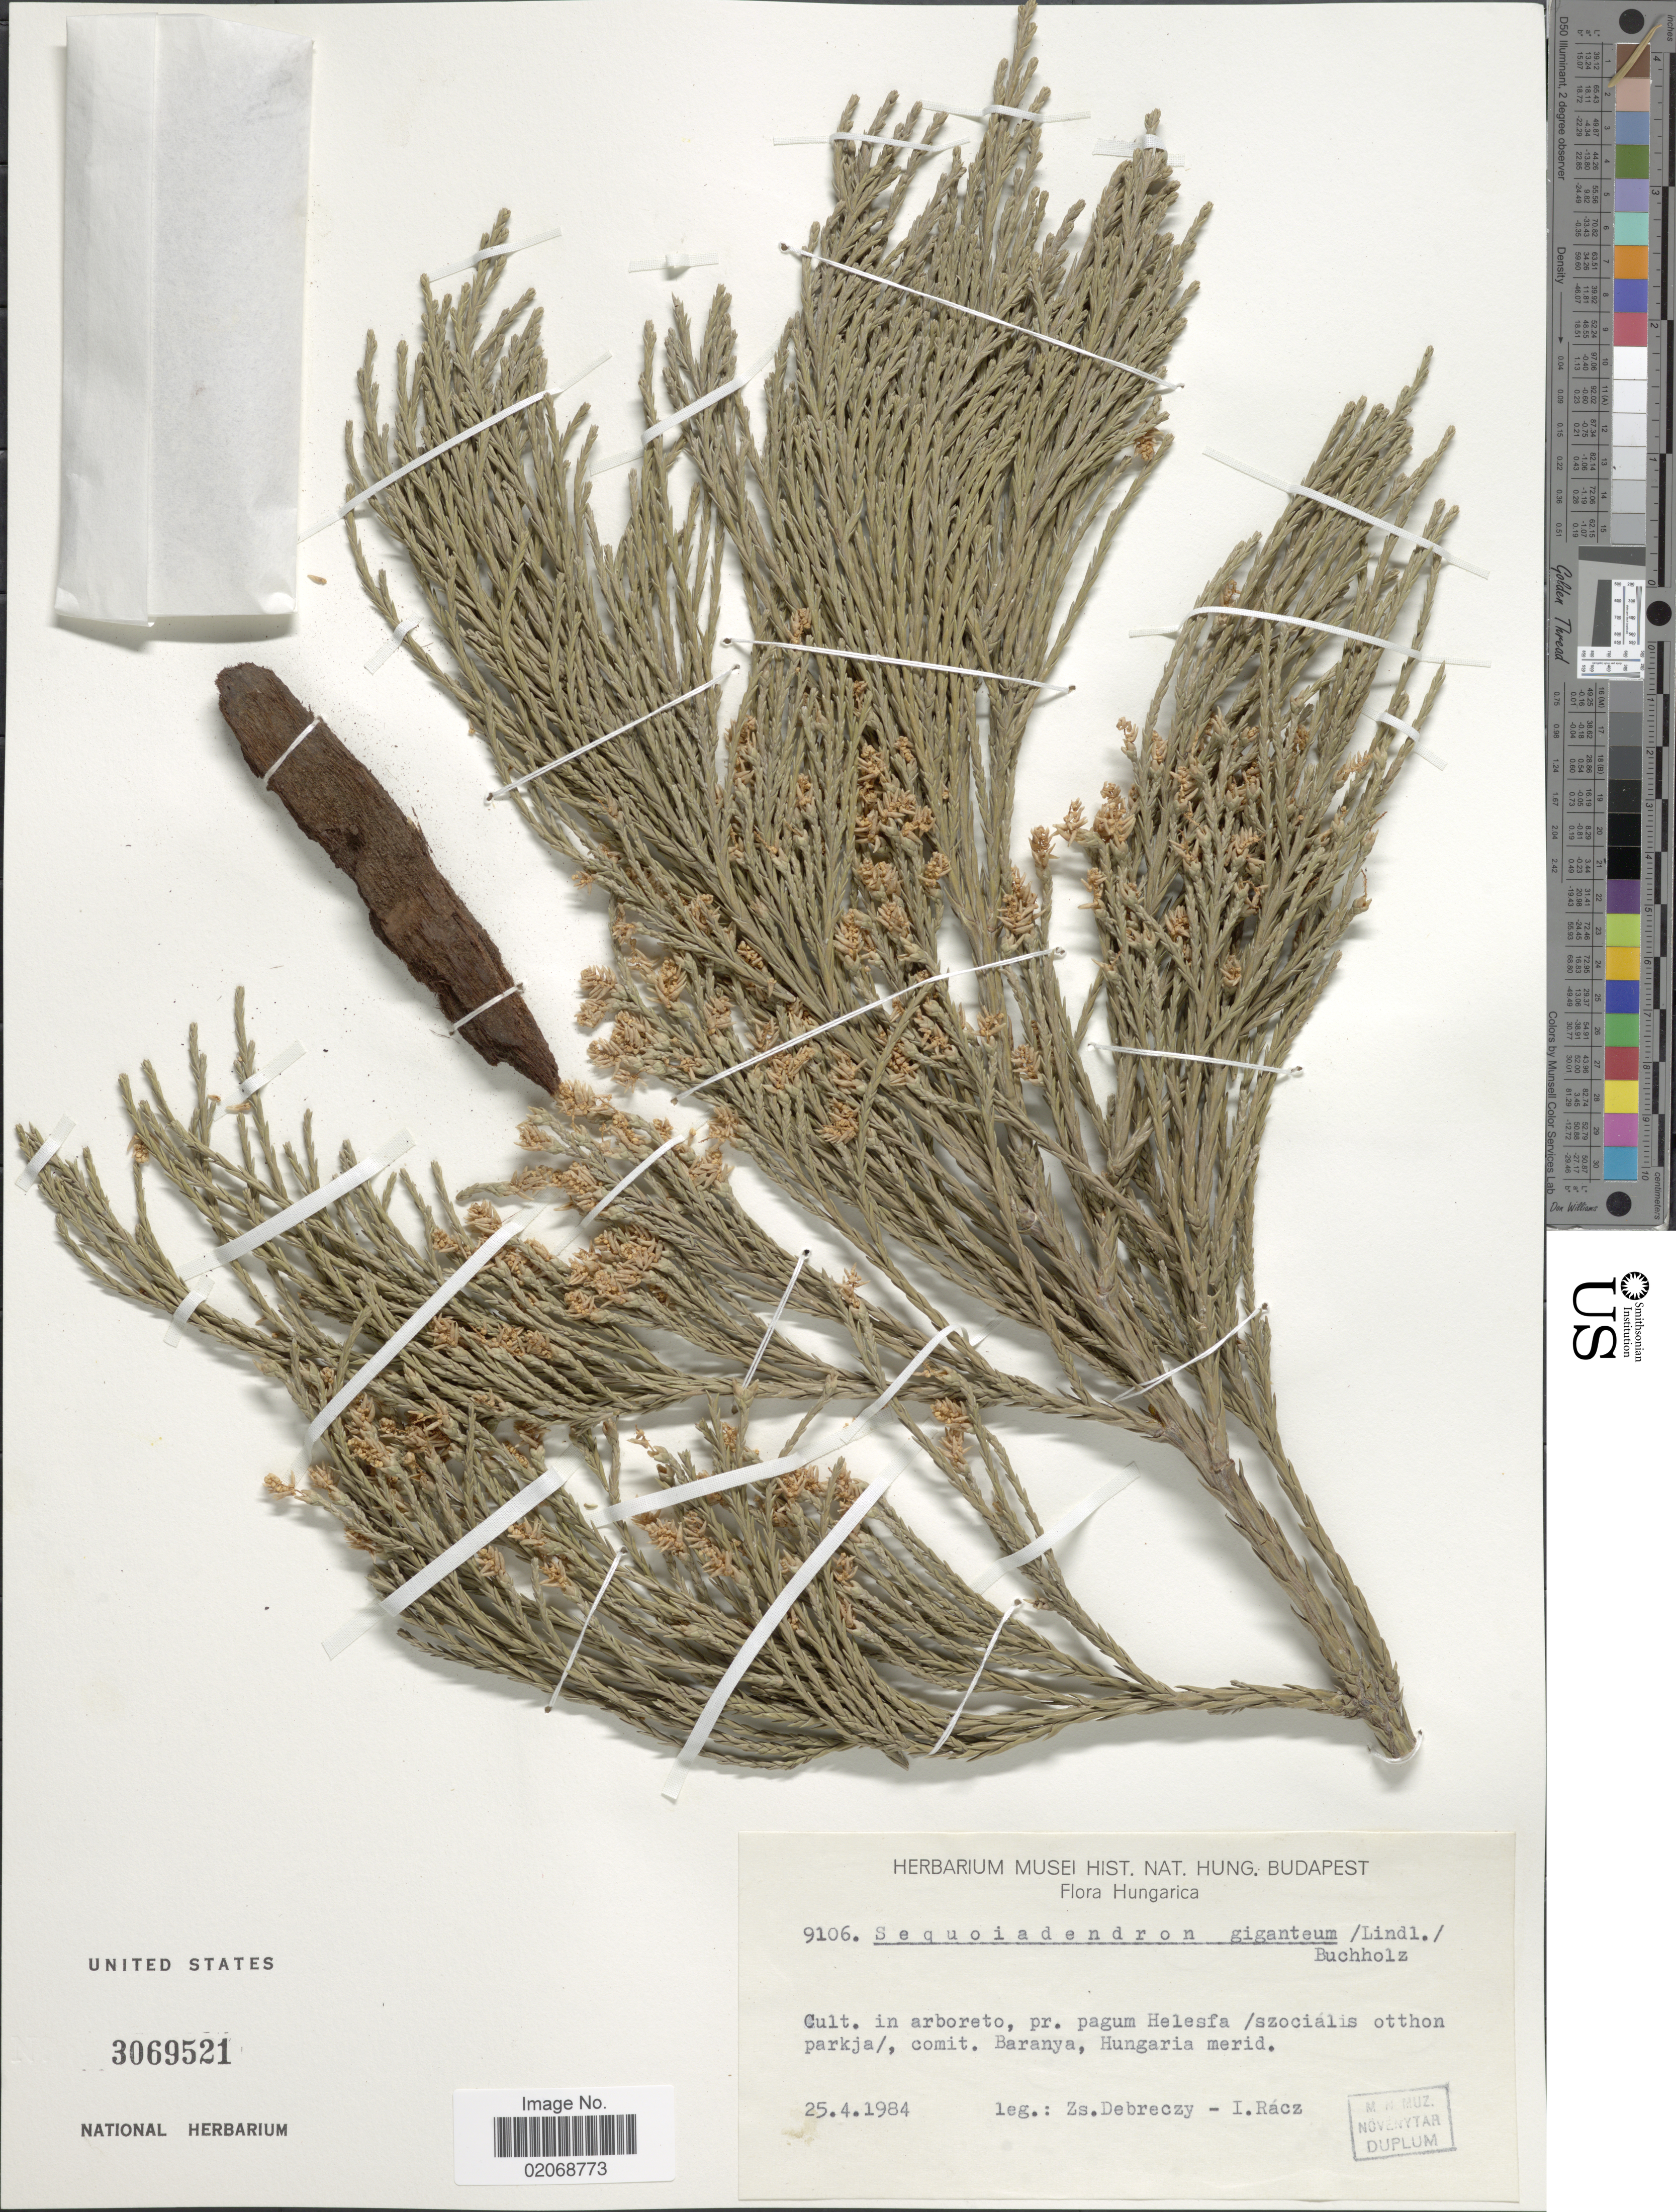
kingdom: Plantae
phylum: Tracheophyta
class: Pinopsida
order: Pinales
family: Cupressaceae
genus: Sequoiadendron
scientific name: Sequoiadendron giganteum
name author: (Lindl.) J. Buchholz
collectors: Z. Debreczy & I. Rácz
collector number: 9106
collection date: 1984-04-25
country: Hungary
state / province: Baranya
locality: Cult. in arboreto, pr. pagum Helefsa / szocialis otthon parkja /, comit. Baranya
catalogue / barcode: US 3069521